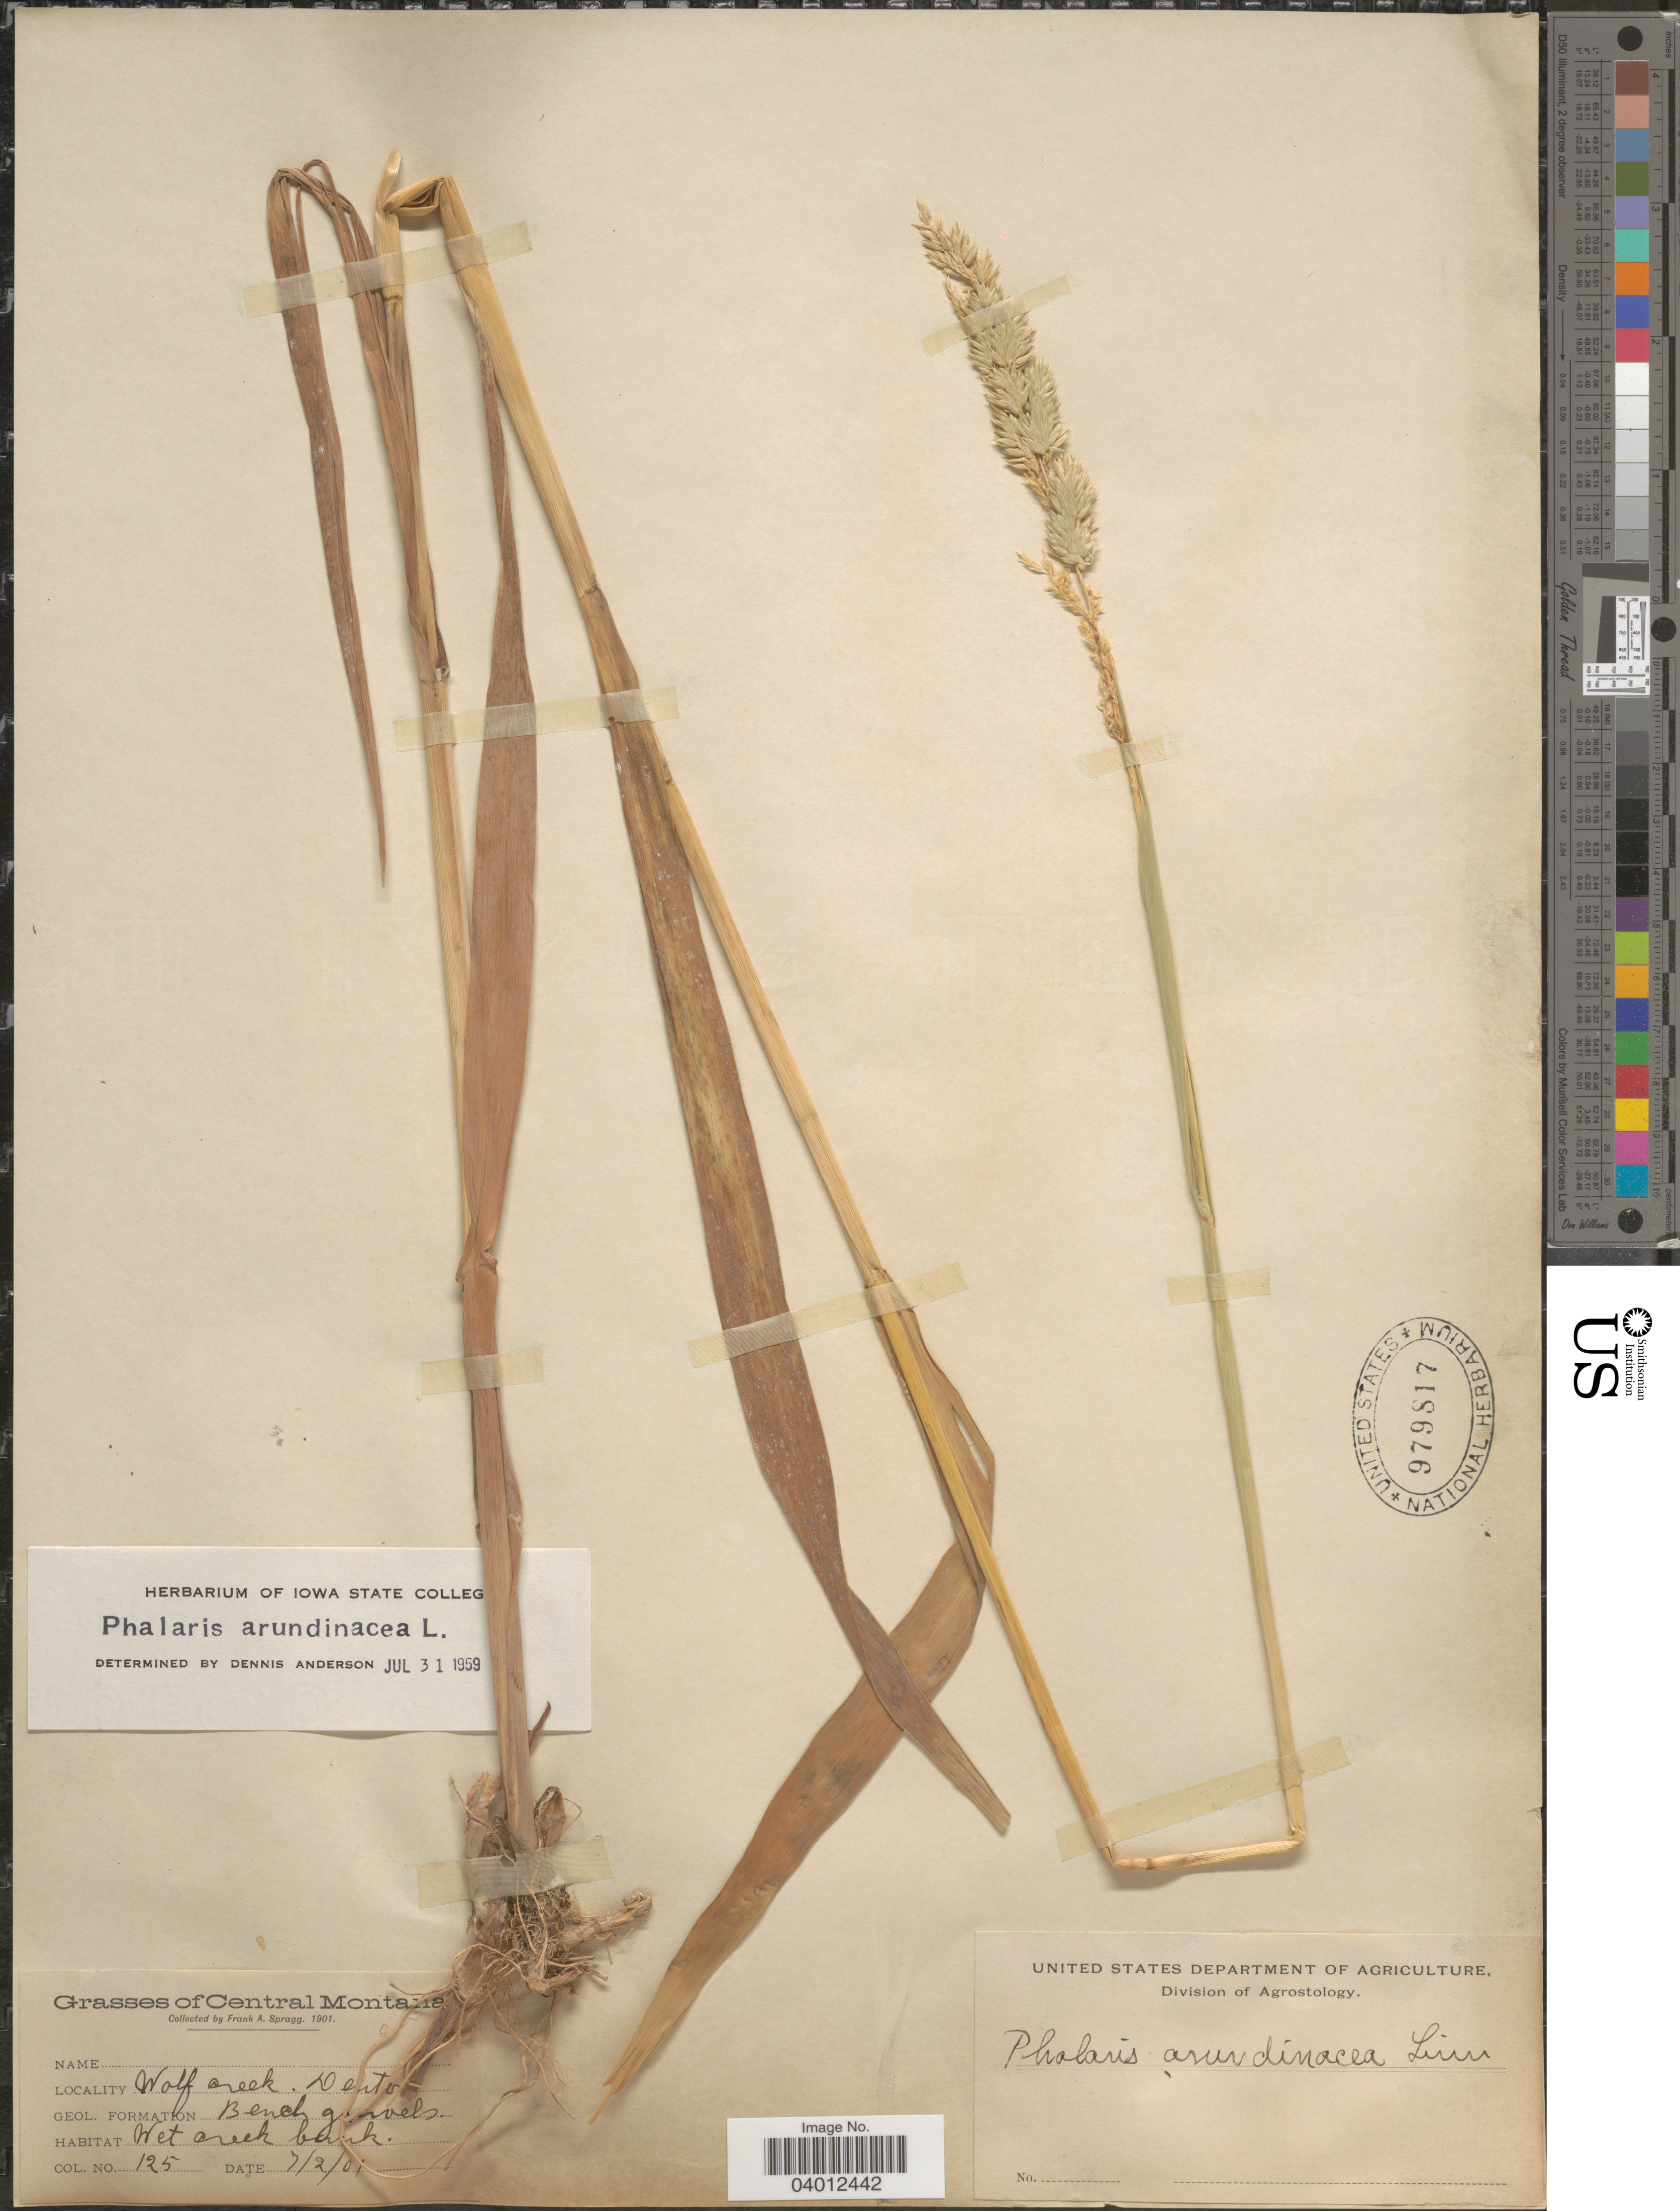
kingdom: Plantae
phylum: Tracheophyta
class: Liliopsida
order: Poales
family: Poaceae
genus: Phalaris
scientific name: Phalaris arundinacea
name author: L.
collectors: F. Spragg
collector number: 125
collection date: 1901-07-02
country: United States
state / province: Montana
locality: Central Montana. Wolf creek. Denton.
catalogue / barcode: US 979817